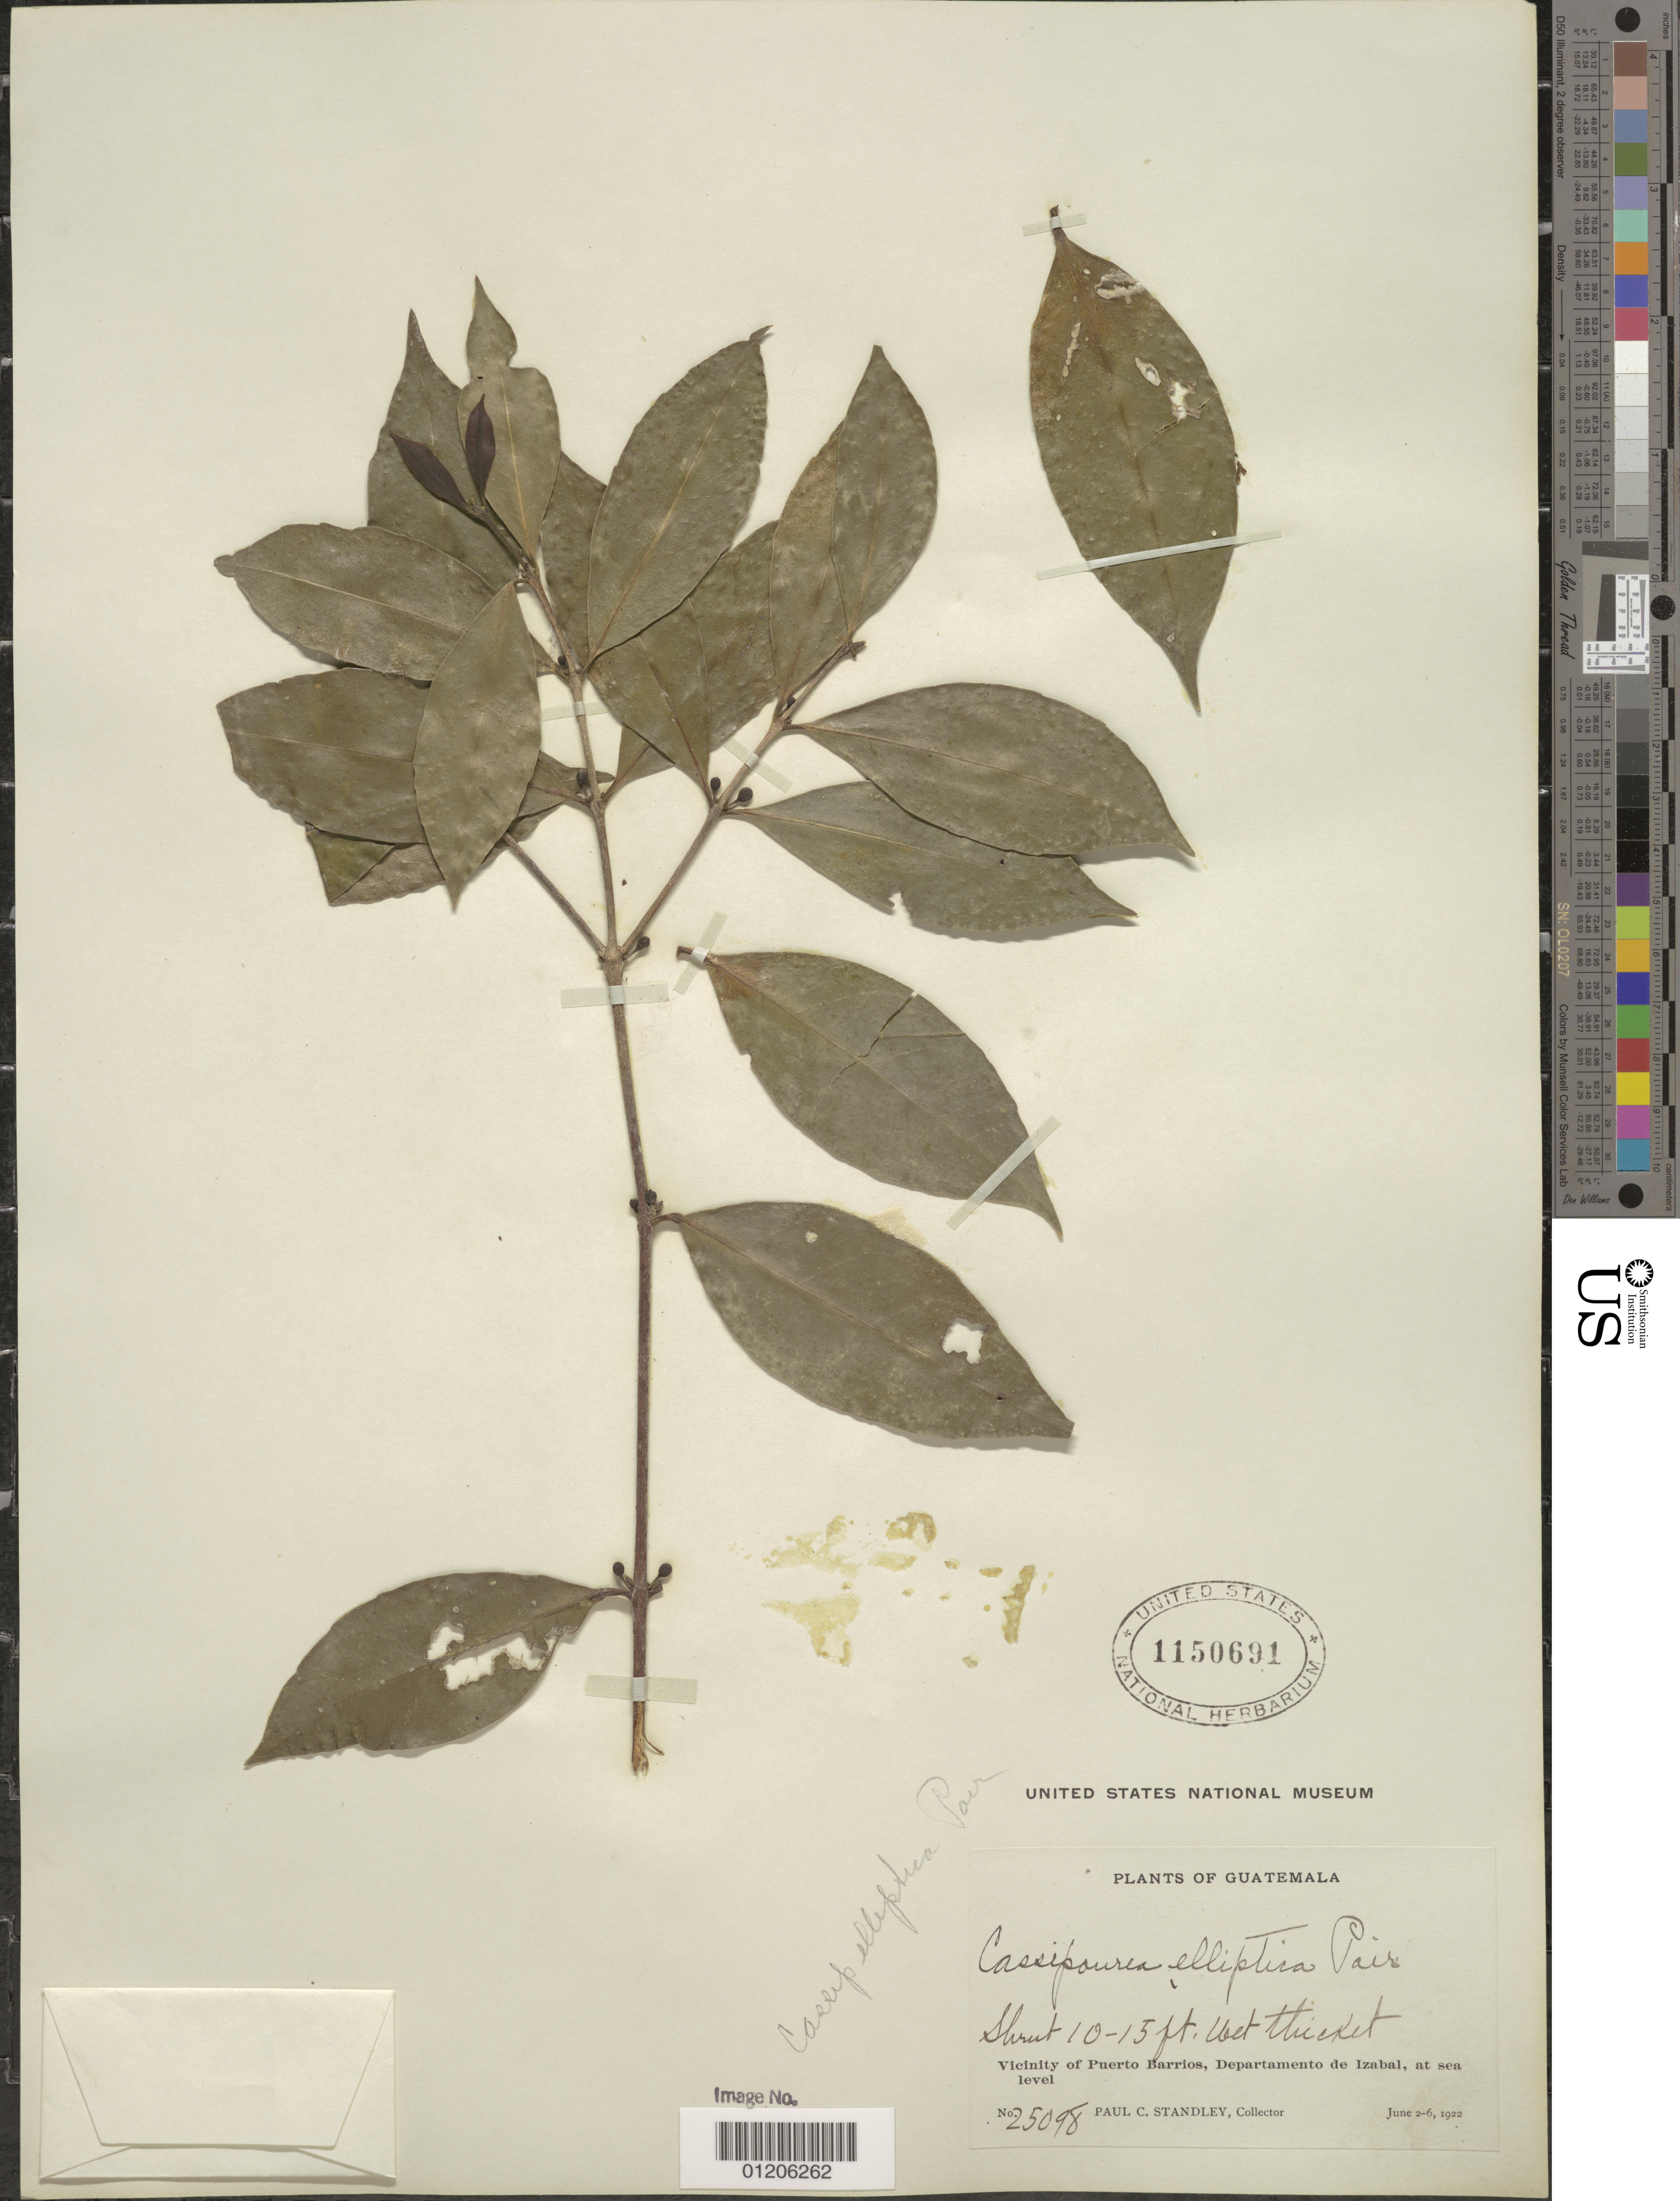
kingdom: Plantae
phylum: Tracheophyta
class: Magnoliopsida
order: Malpighiales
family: Rhizophoraceae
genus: Cassipourea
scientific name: Cassipourea elliptica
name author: (Sw.) Poir.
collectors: P. C. Standley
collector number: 25098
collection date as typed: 02 Jun 1922 to 06 Jun 1922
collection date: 1922-06-02/1922-06-06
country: Guatemala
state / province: Izabal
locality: Vicinity of Puerto Barrios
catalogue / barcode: US 1150691